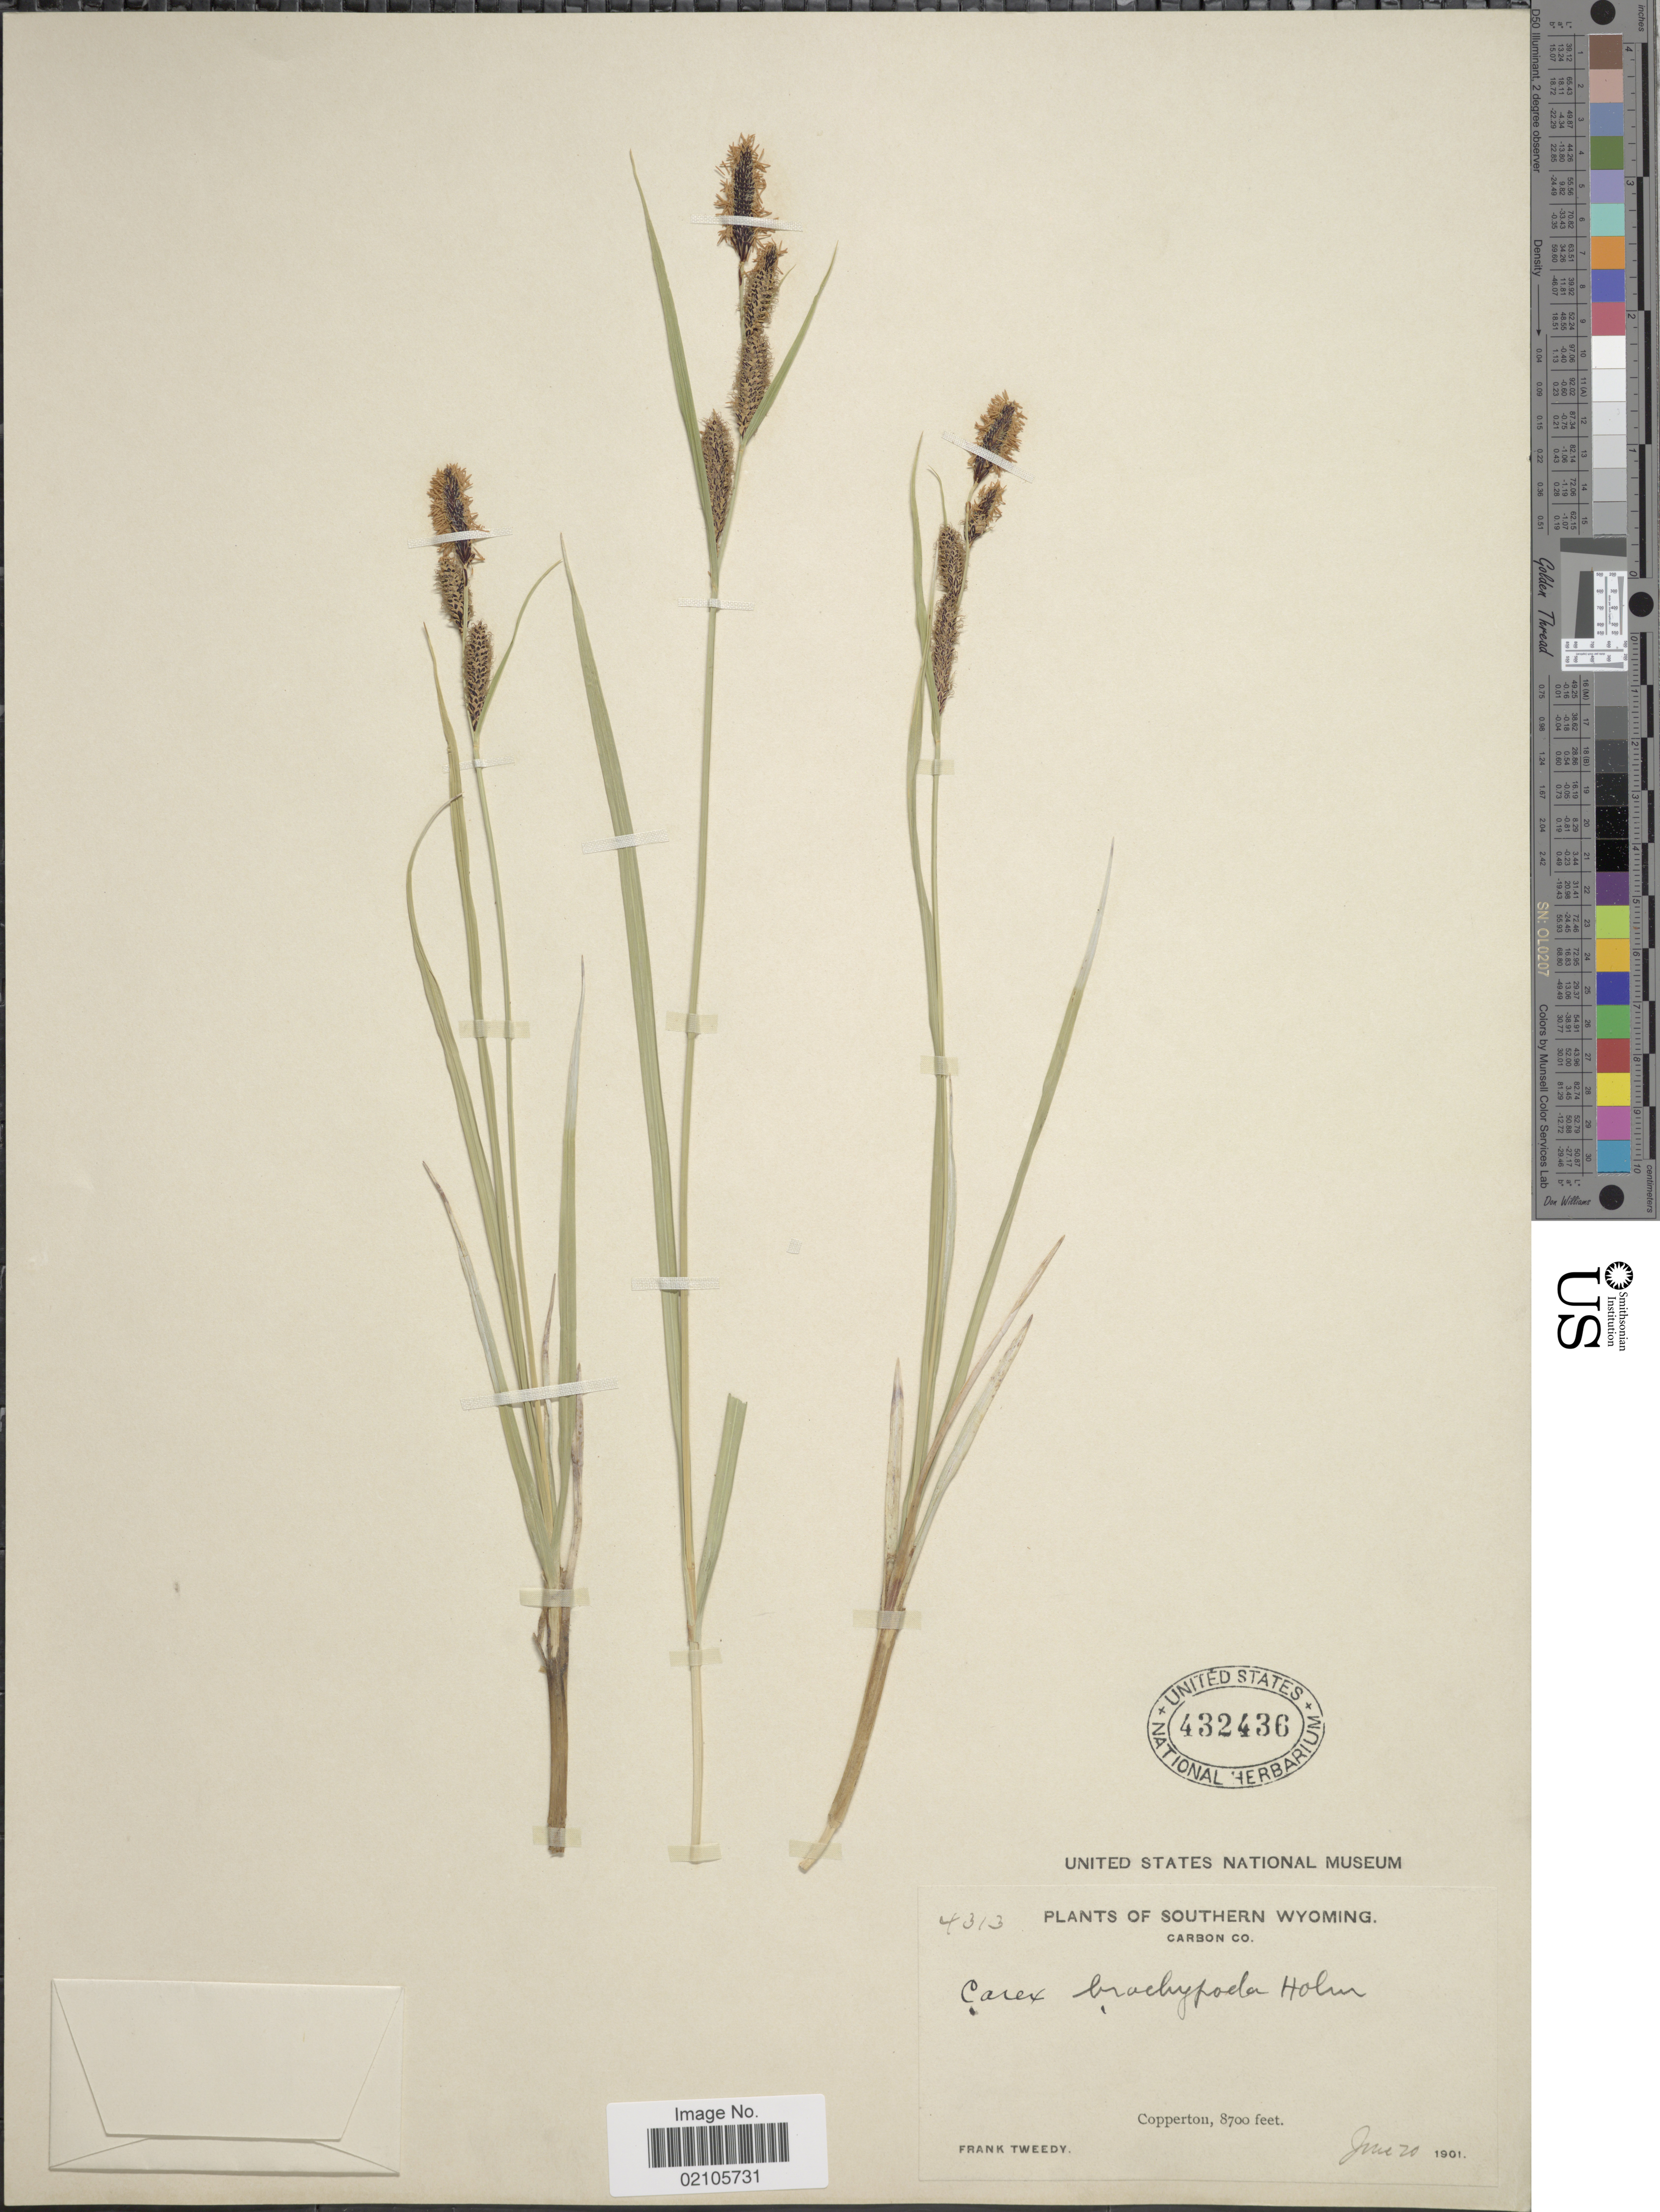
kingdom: Plantae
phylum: Tracheophyta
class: Liliopsida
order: Poales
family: Cyperaceae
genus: Carex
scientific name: Carex scopulorum var. bracteosa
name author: (L.H. Bailey) F.J. Herm.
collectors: F. Tweedy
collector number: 4313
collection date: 1901-06-20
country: United States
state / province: Wyoming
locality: Southern Wyoming, Carbon Co., Copperton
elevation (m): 2652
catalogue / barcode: US 432436